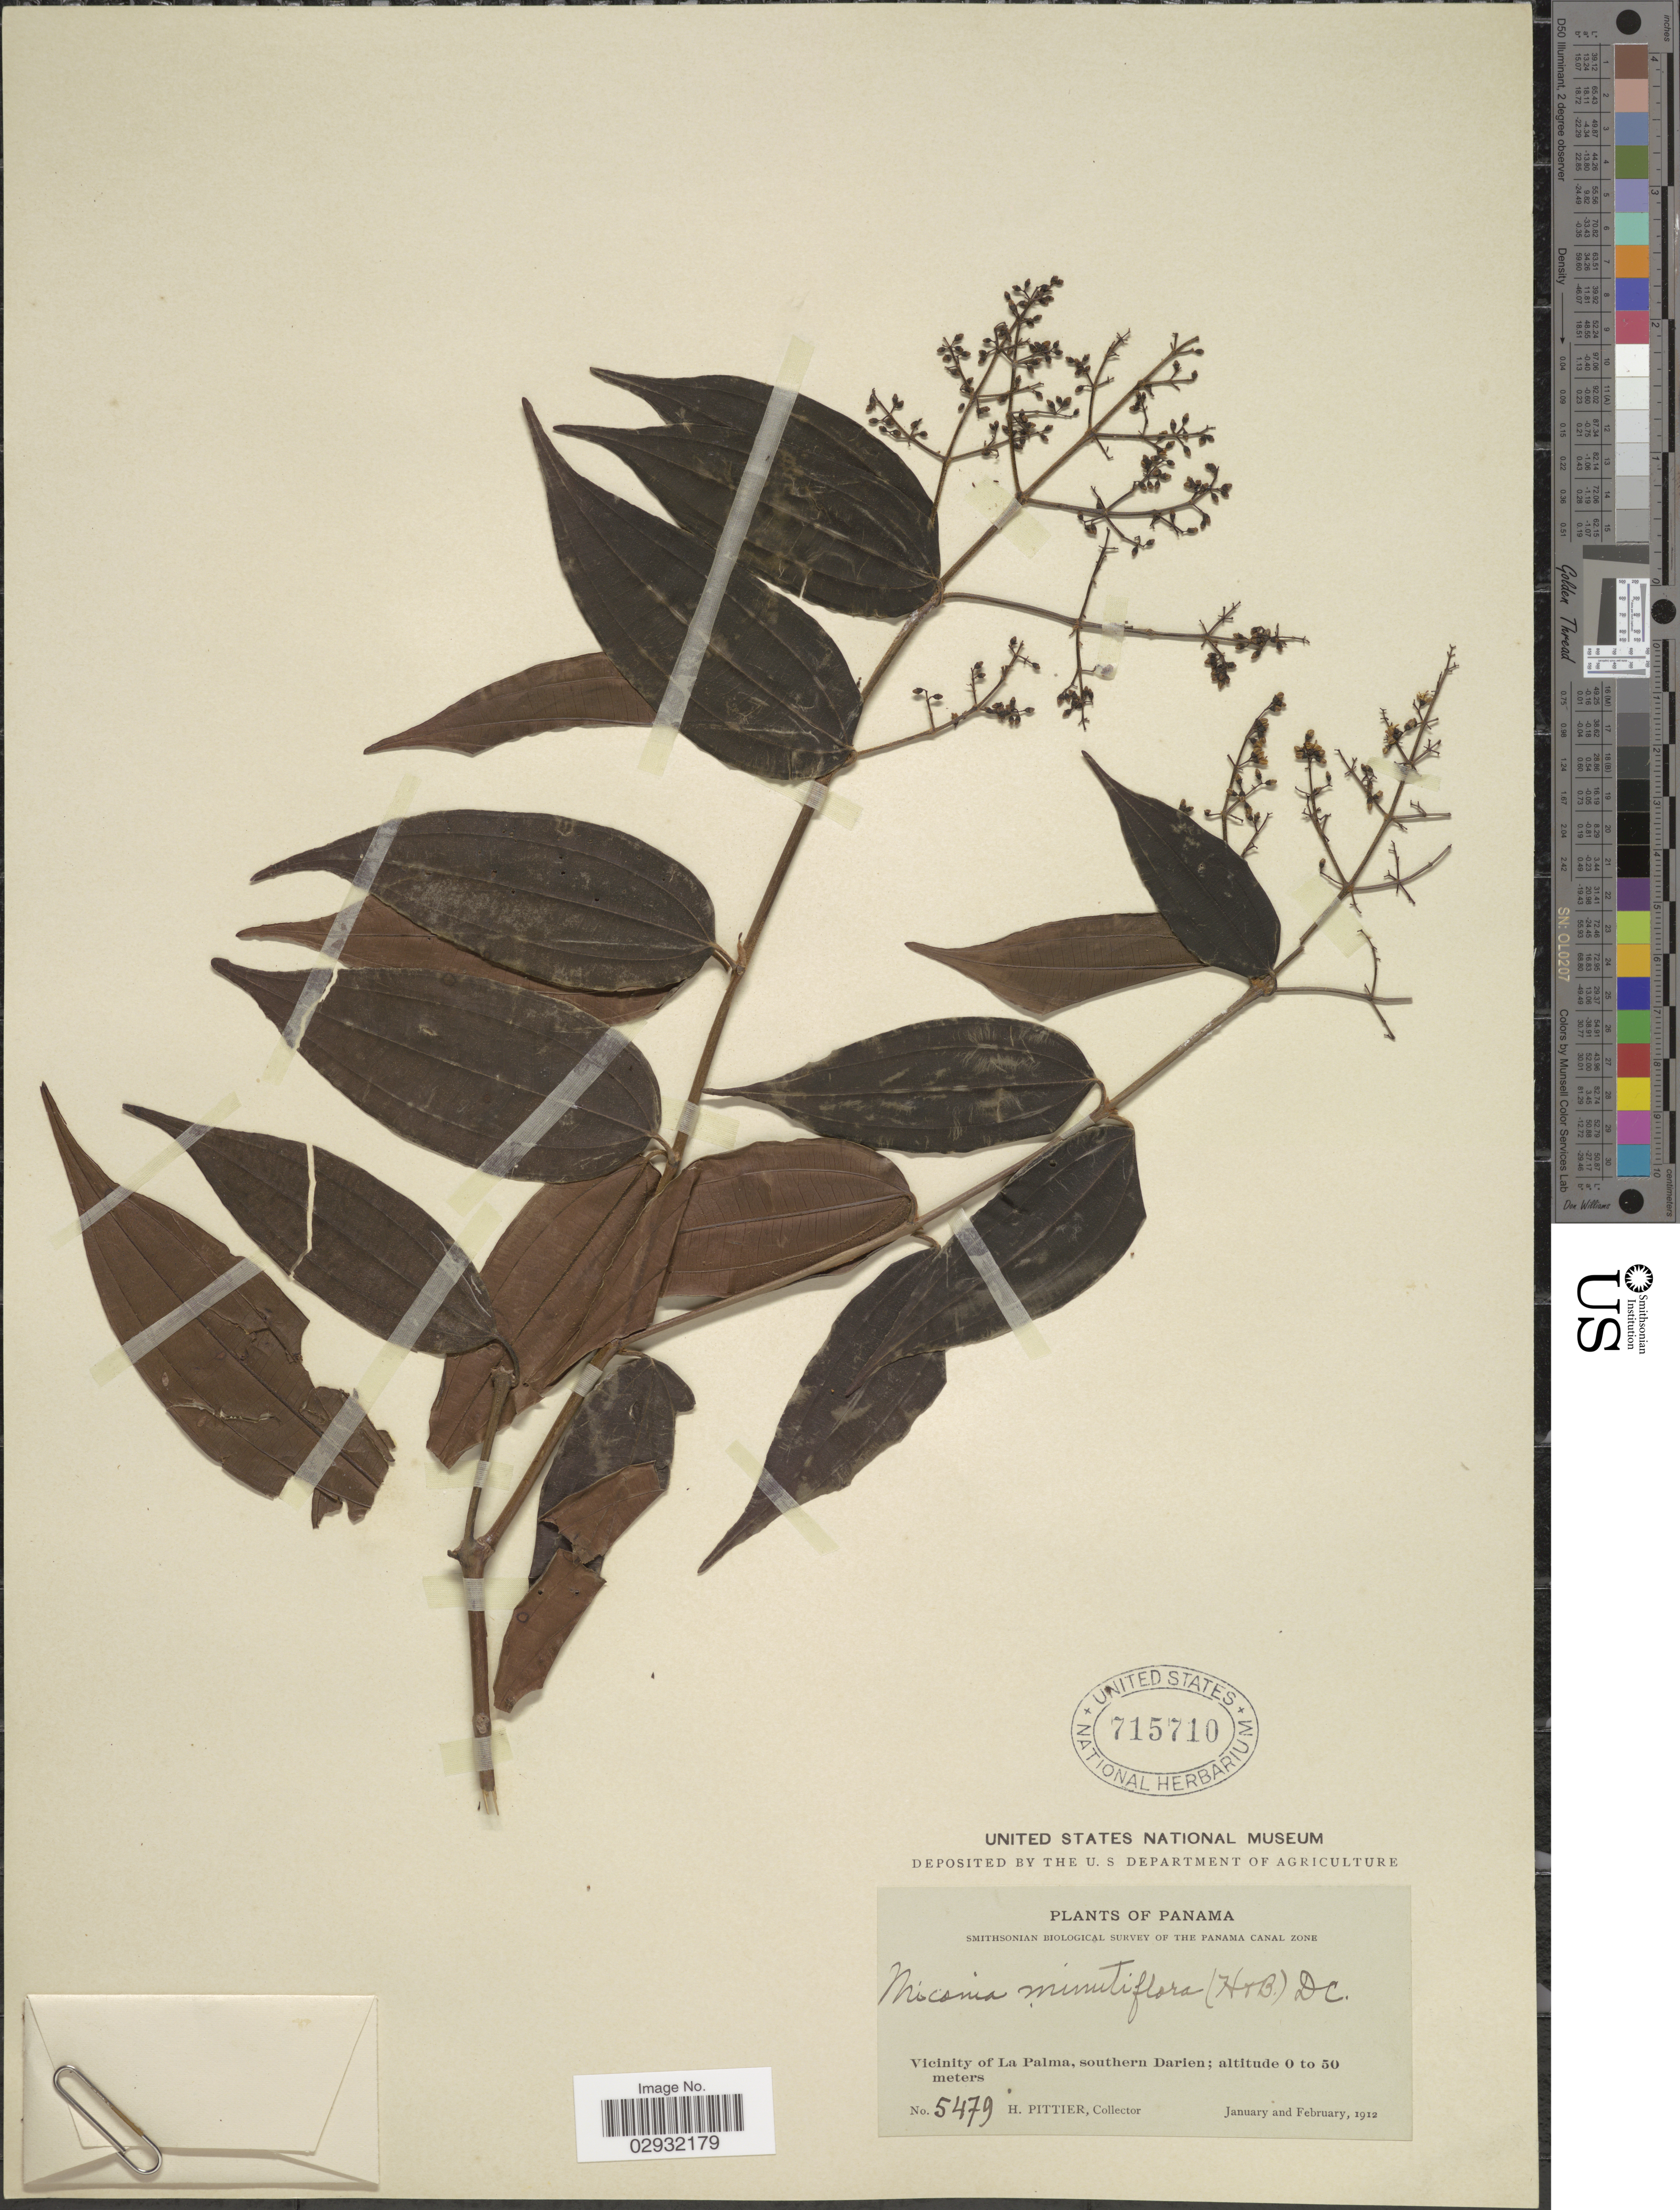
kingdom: Plantae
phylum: Tracheophyta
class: Magnoliopsida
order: Myrtales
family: Melastomataceae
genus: Miconia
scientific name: Miconia borealis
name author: Gleason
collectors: H. F. Pittier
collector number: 5479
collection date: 1912-01/1912-02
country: Panama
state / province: Darién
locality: Panama, Vicinity of La Palma, southern Darien.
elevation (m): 0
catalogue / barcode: US 715710